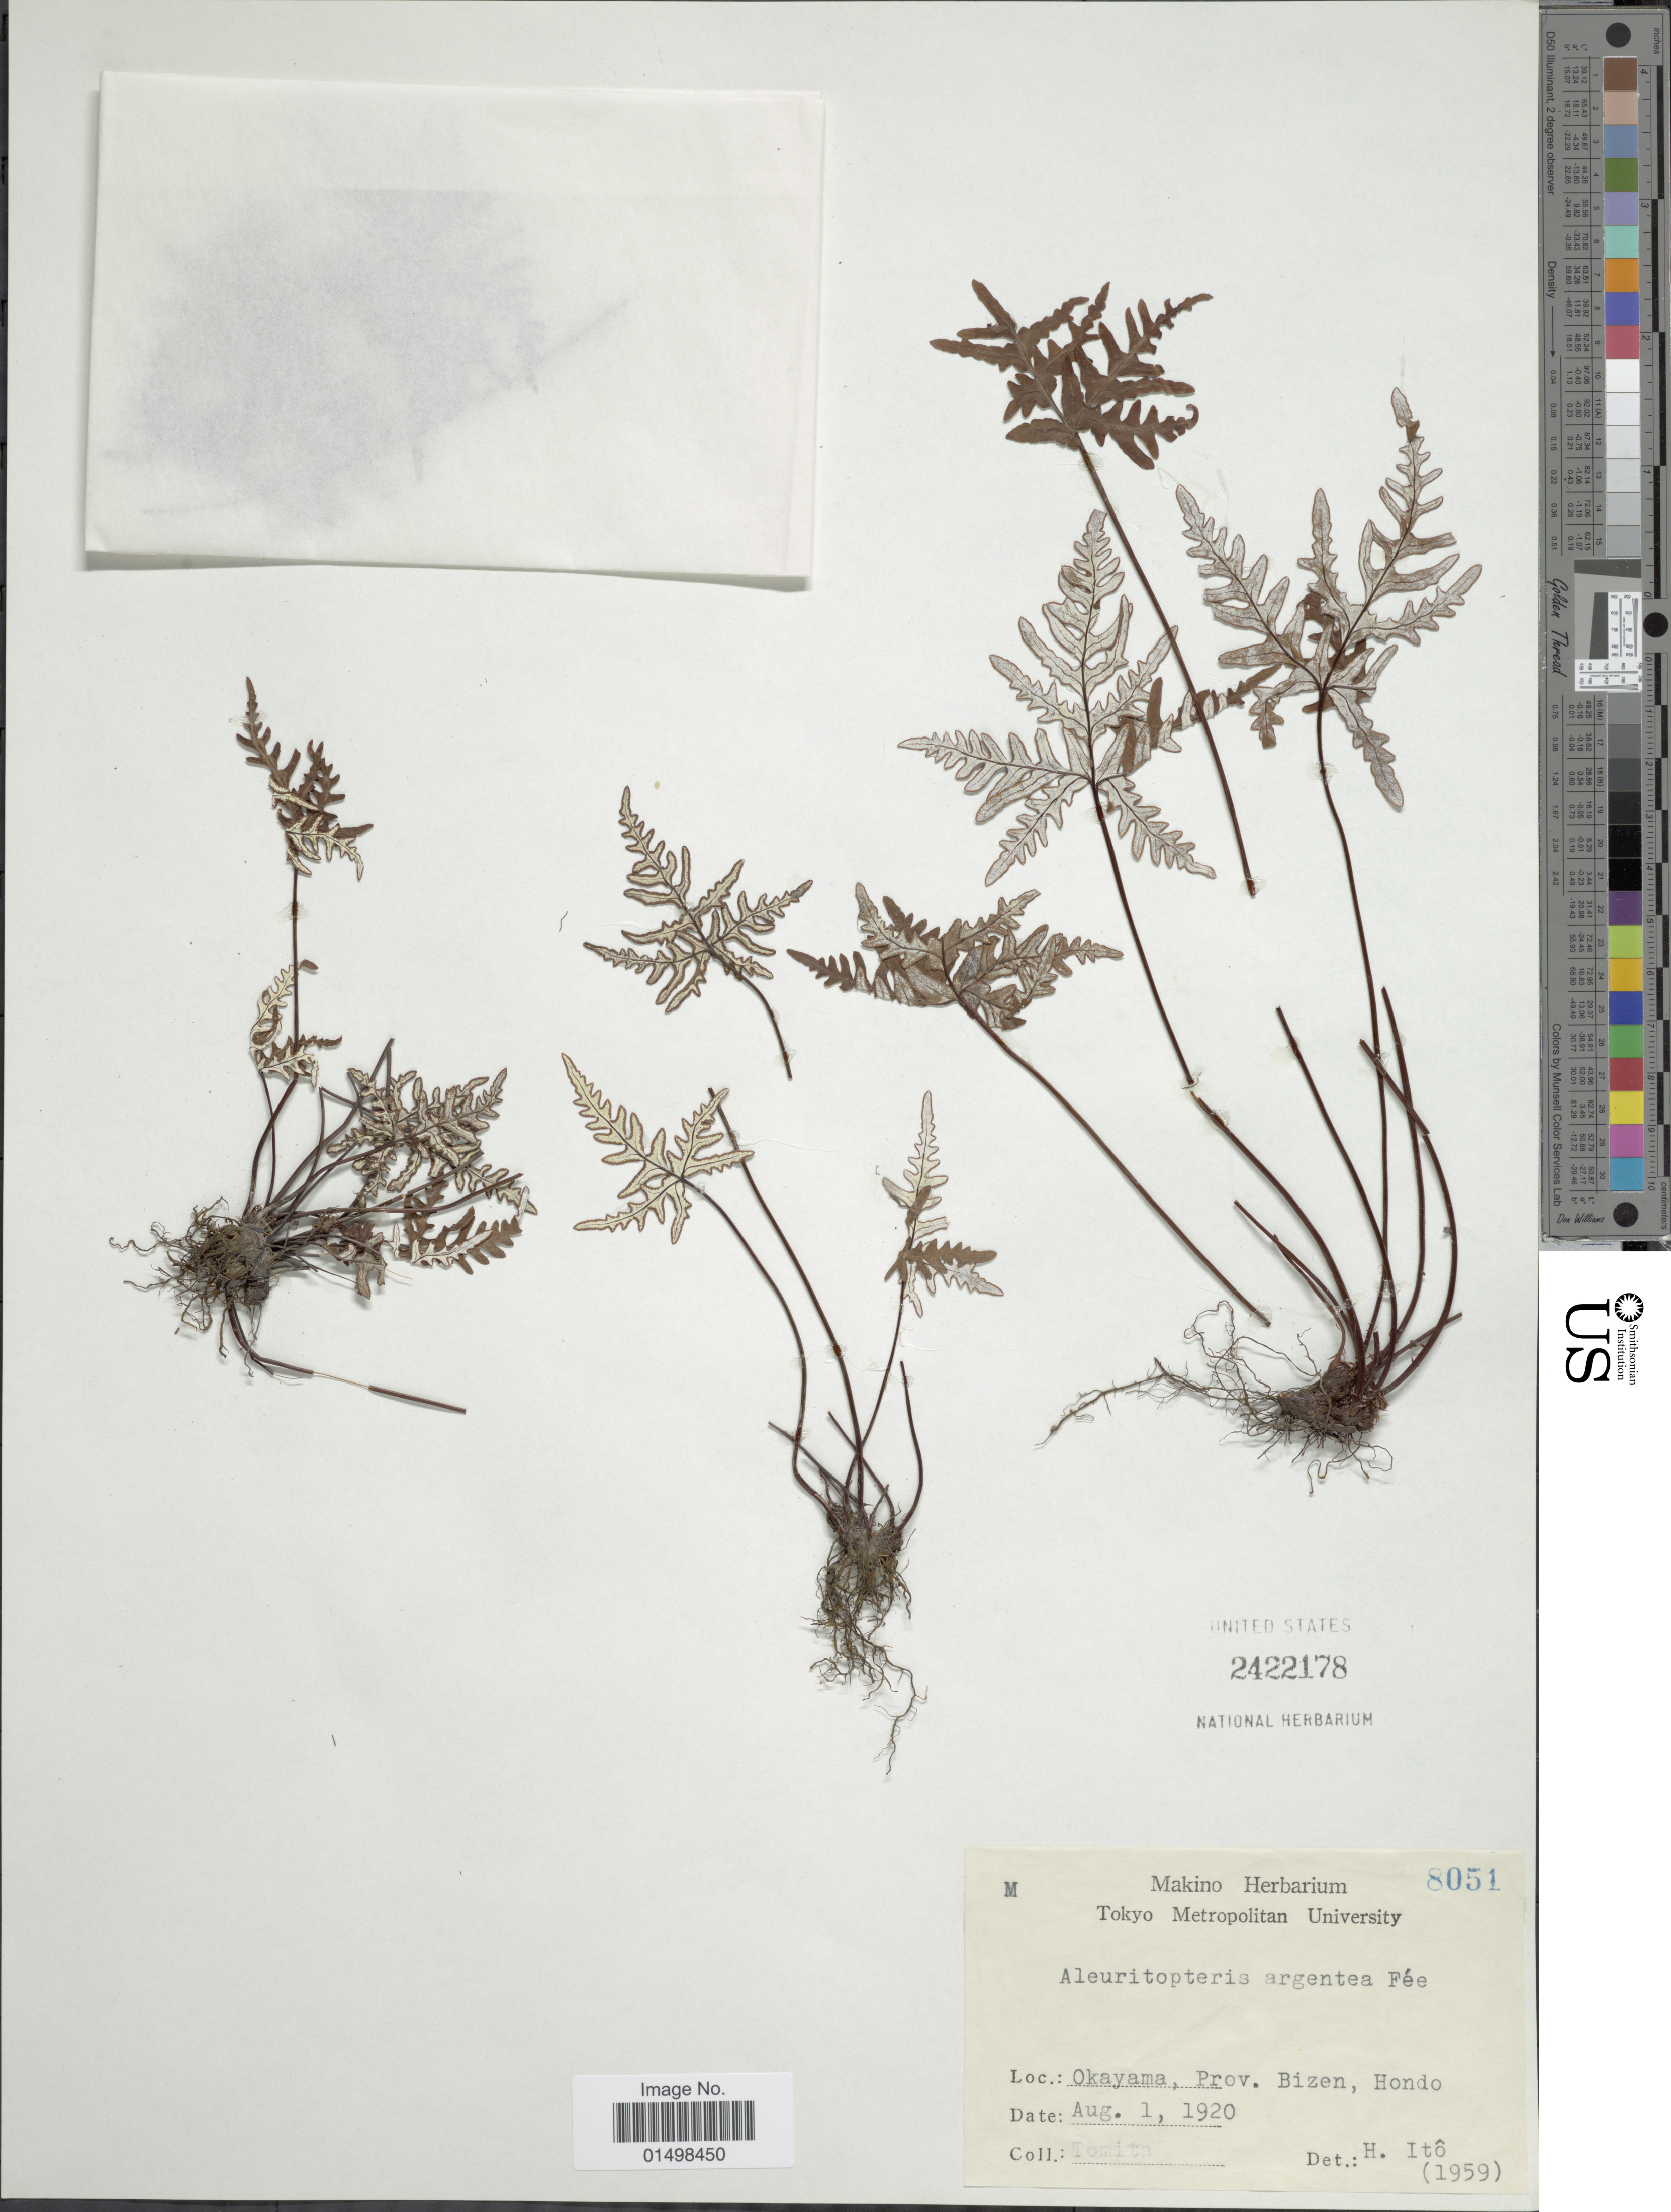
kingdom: Plantae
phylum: Tracheophyta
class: Polypodiopsida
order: Polypodiales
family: Pteridaceae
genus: Aleuritopteris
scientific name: Aleuritopteris argentea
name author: (S.G. Gmel.) Fée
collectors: Tomita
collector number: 8051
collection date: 1920-08-01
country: Japan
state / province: Okayama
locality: Okayama, Prov. Bizen, Hondo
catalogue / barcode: US 2422178